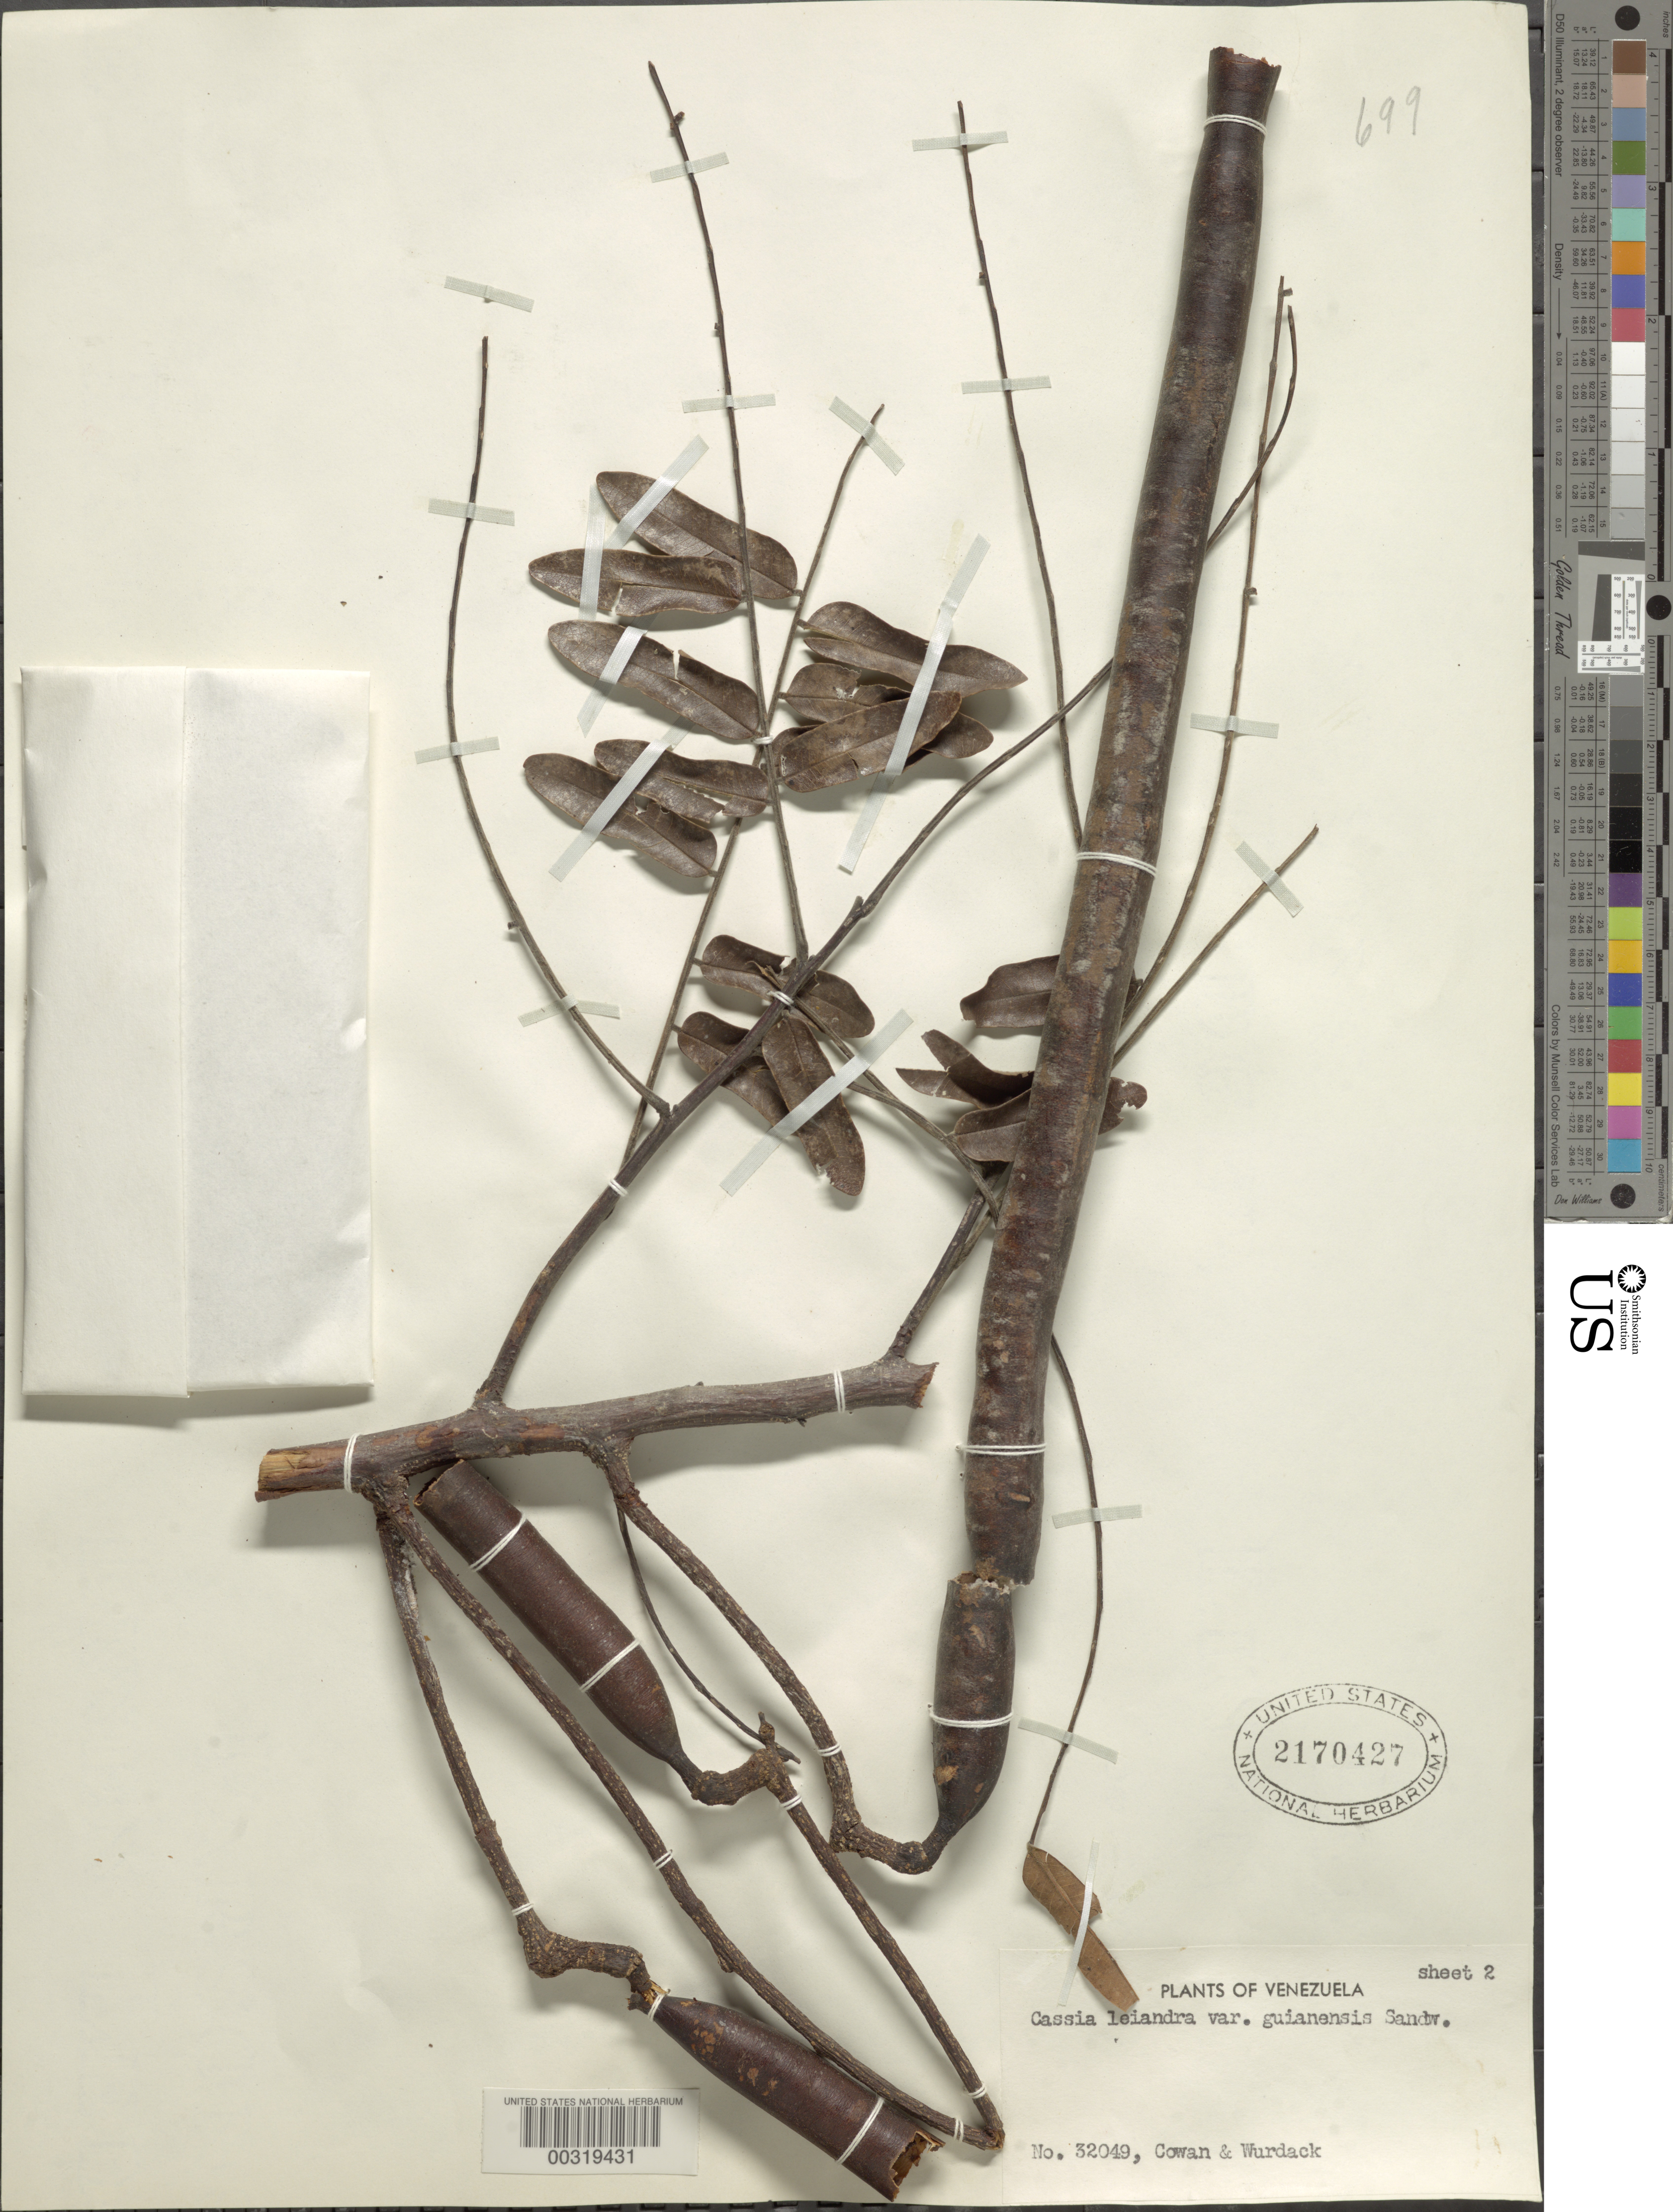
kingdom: Plantae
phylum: Tracheophyta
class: Magnoliopsida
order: Fabales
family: Fabaceae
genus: Cassia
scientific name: Cassia cowanii var. guianensis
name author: (Sandwith) H.S. Irwin & Barneby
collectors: R. S. Cowan & J. J. Wurdack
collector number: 32049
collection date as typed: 22 Feb 1951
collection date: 1951-02-22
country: Venezuela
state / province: Amazonas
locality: At Santa Barbara, mouth of rio ventuari on rio orinoco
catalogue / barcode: US 2170427